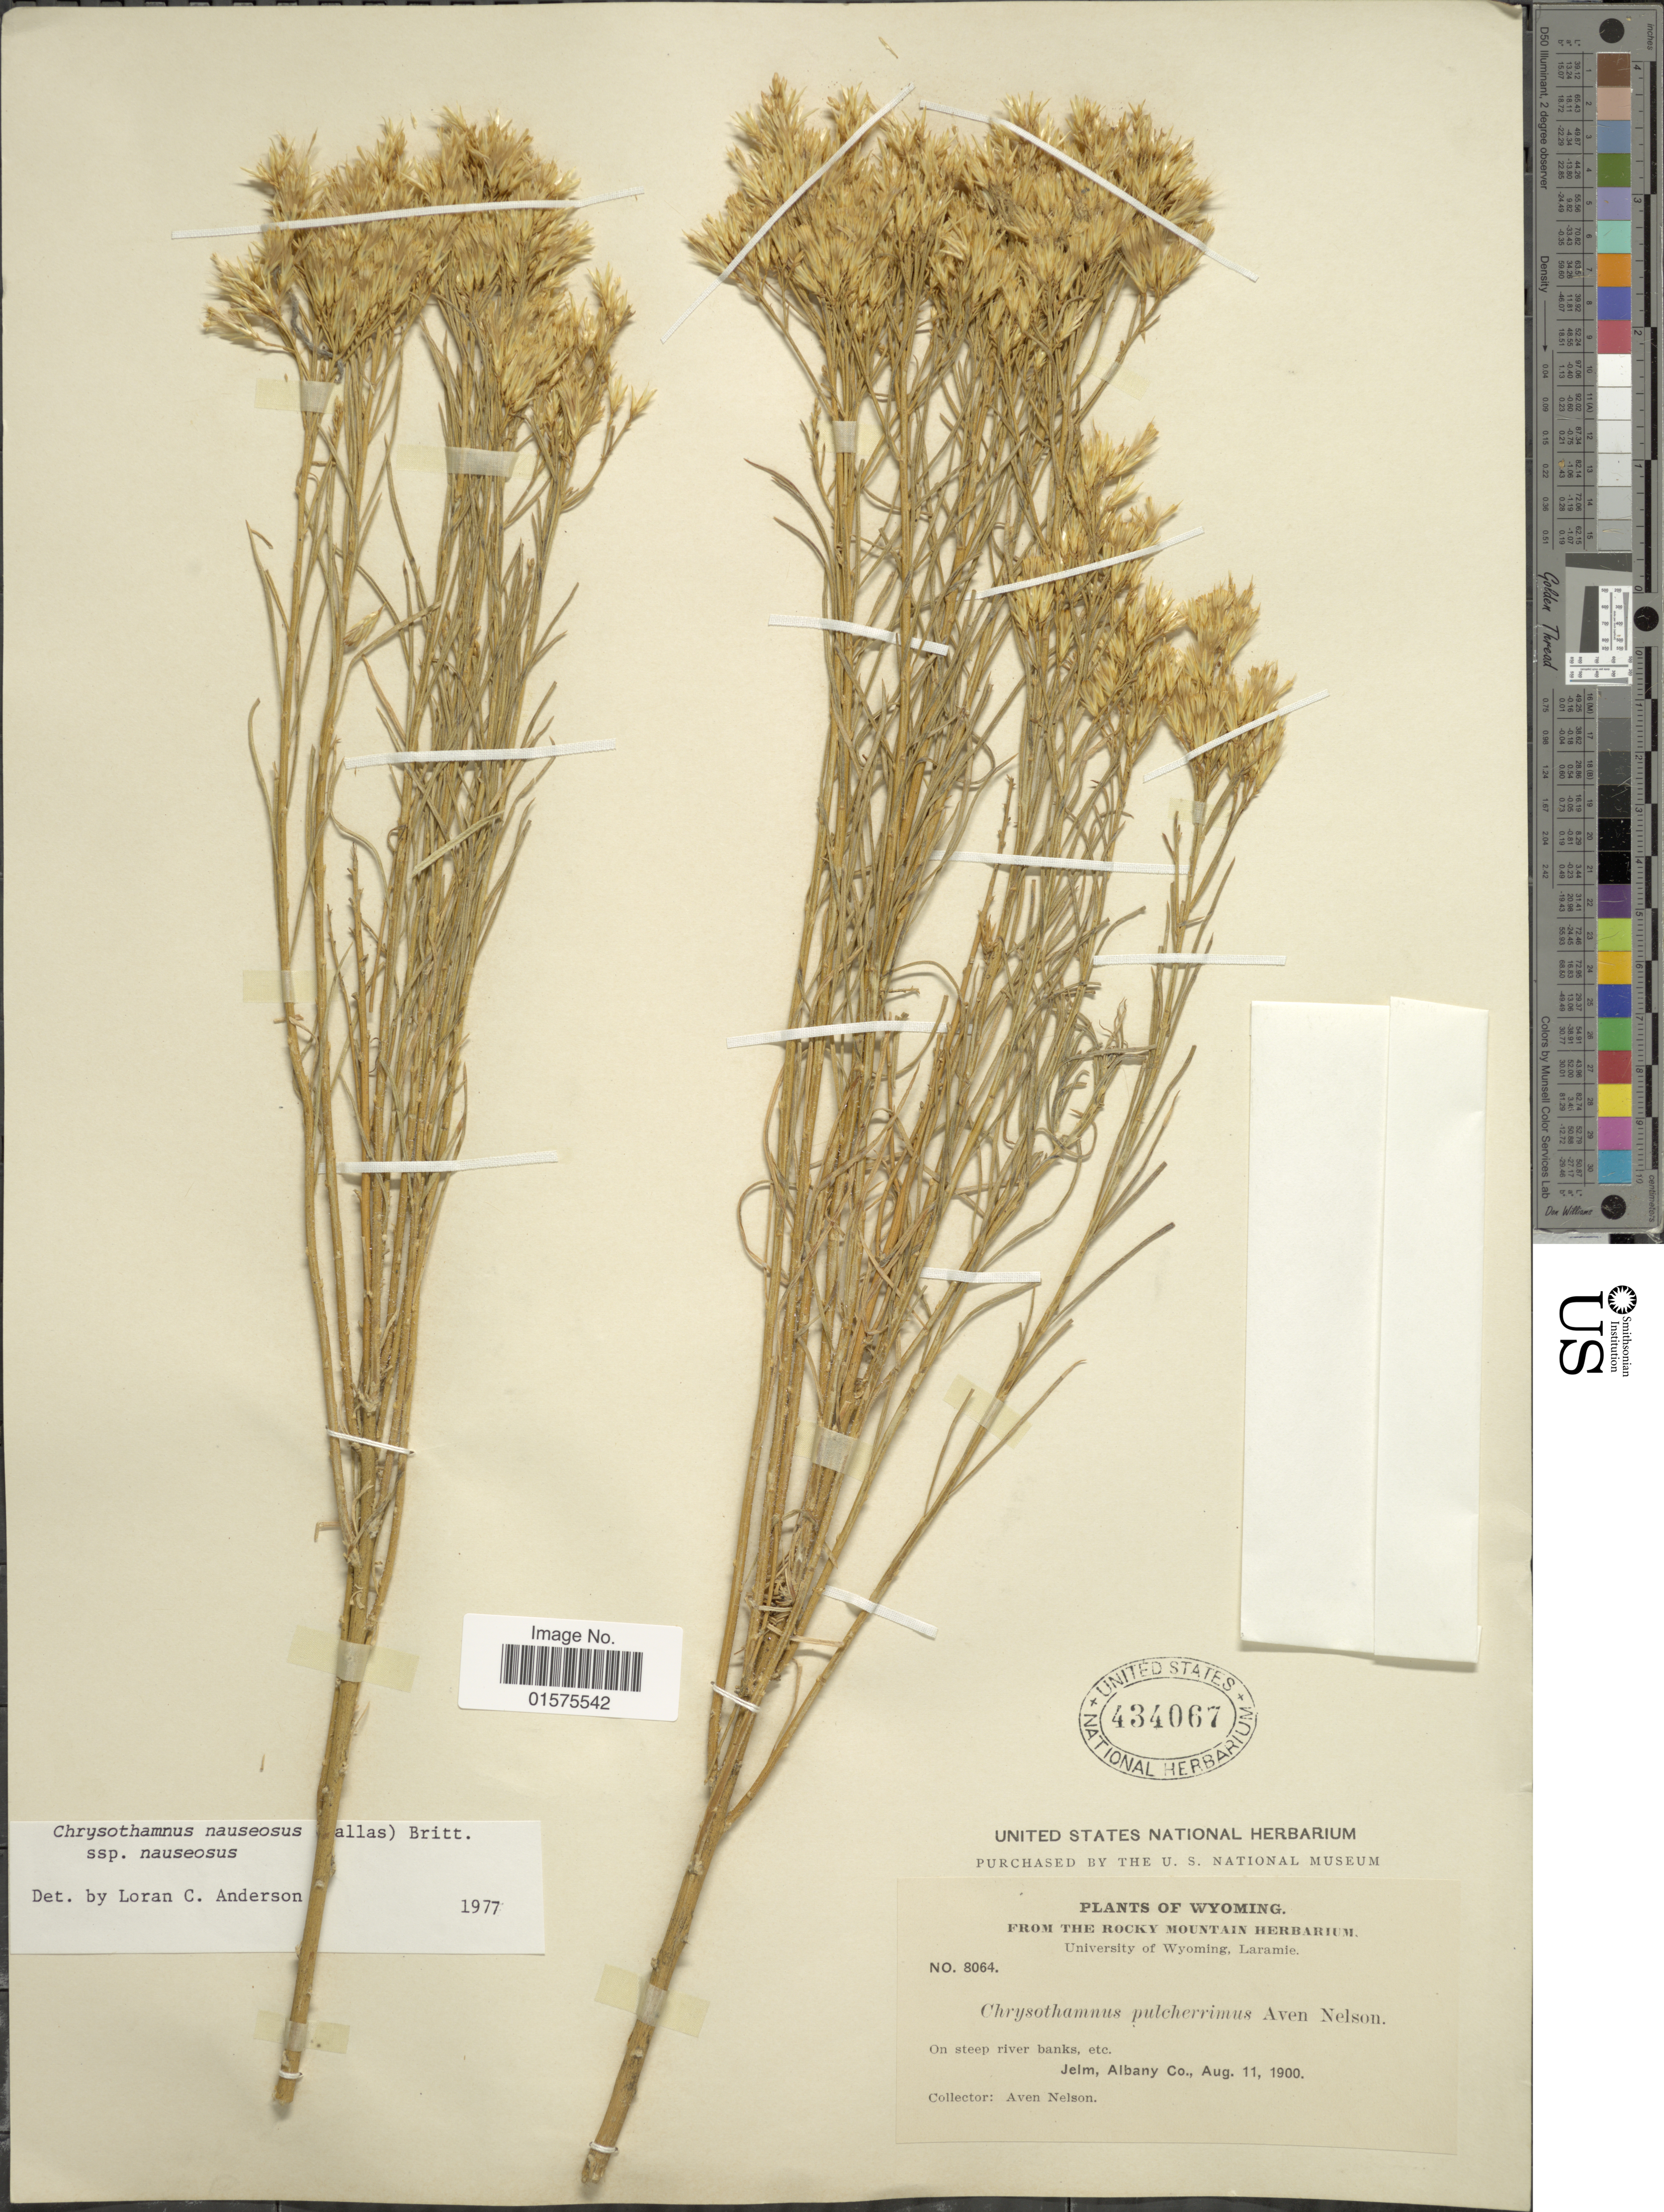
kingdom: Plantae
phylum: Tracheophyta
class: Magnoliopsida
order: Asterales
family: Asteraceae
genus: Ericameria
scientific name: Ericameria nauseosa var. nauseosa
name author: (Pall. ex Pursh) G.L. Nesom & G.I. Baird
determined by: Urbatsch, Lowell E., Curator (LSU), Louisiana State University (UNITED STATES)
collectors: A. Nelson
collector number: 8064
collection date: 1900-08-11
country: United States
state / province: Wyoming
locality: Jelm, Albany Co.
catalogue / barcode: US 434067